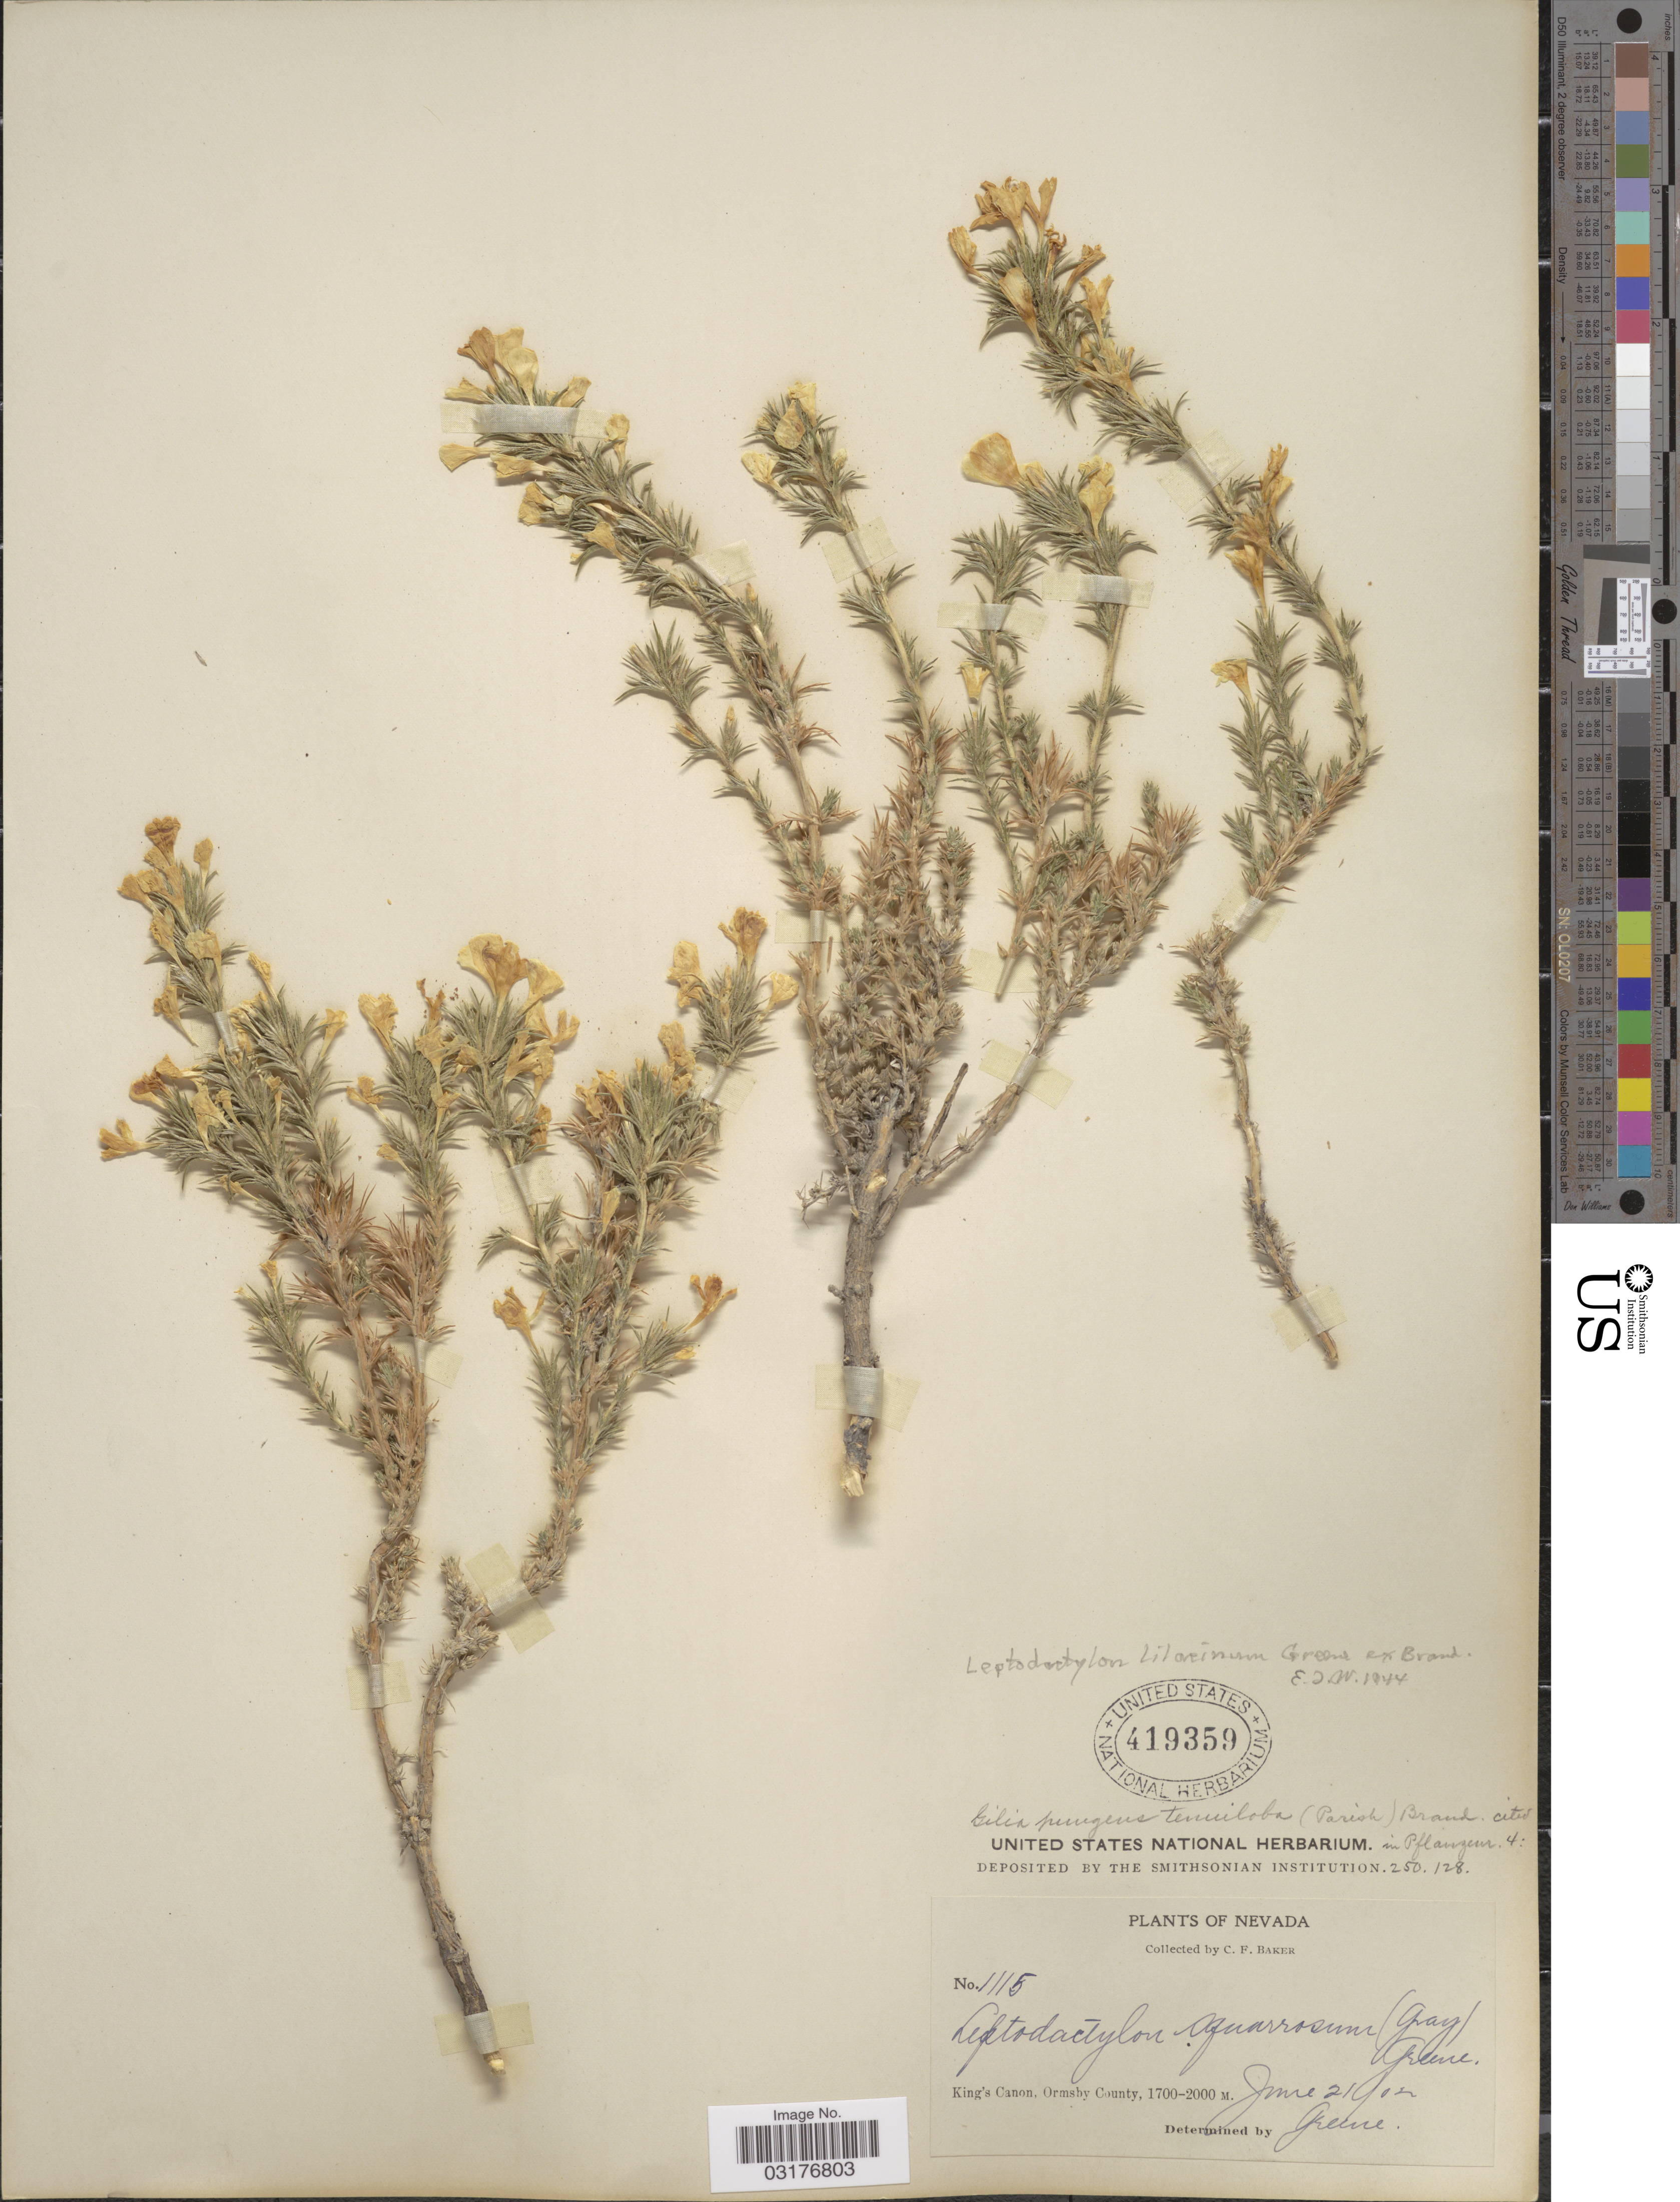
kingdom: Plantae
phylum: Tracheophyta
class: Magnoliopsida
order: Ericales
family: Polemoniaceae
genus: Linanthus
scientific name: Linanthus pungens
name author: (Torr.) J.M. Porter & L.A. Johnson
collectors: C. F. Baker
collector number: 1115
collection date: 1902-06-21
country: United States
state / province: Nevada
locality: King's Canon, Ormsby County.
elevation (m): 1700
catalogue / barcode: US 419359